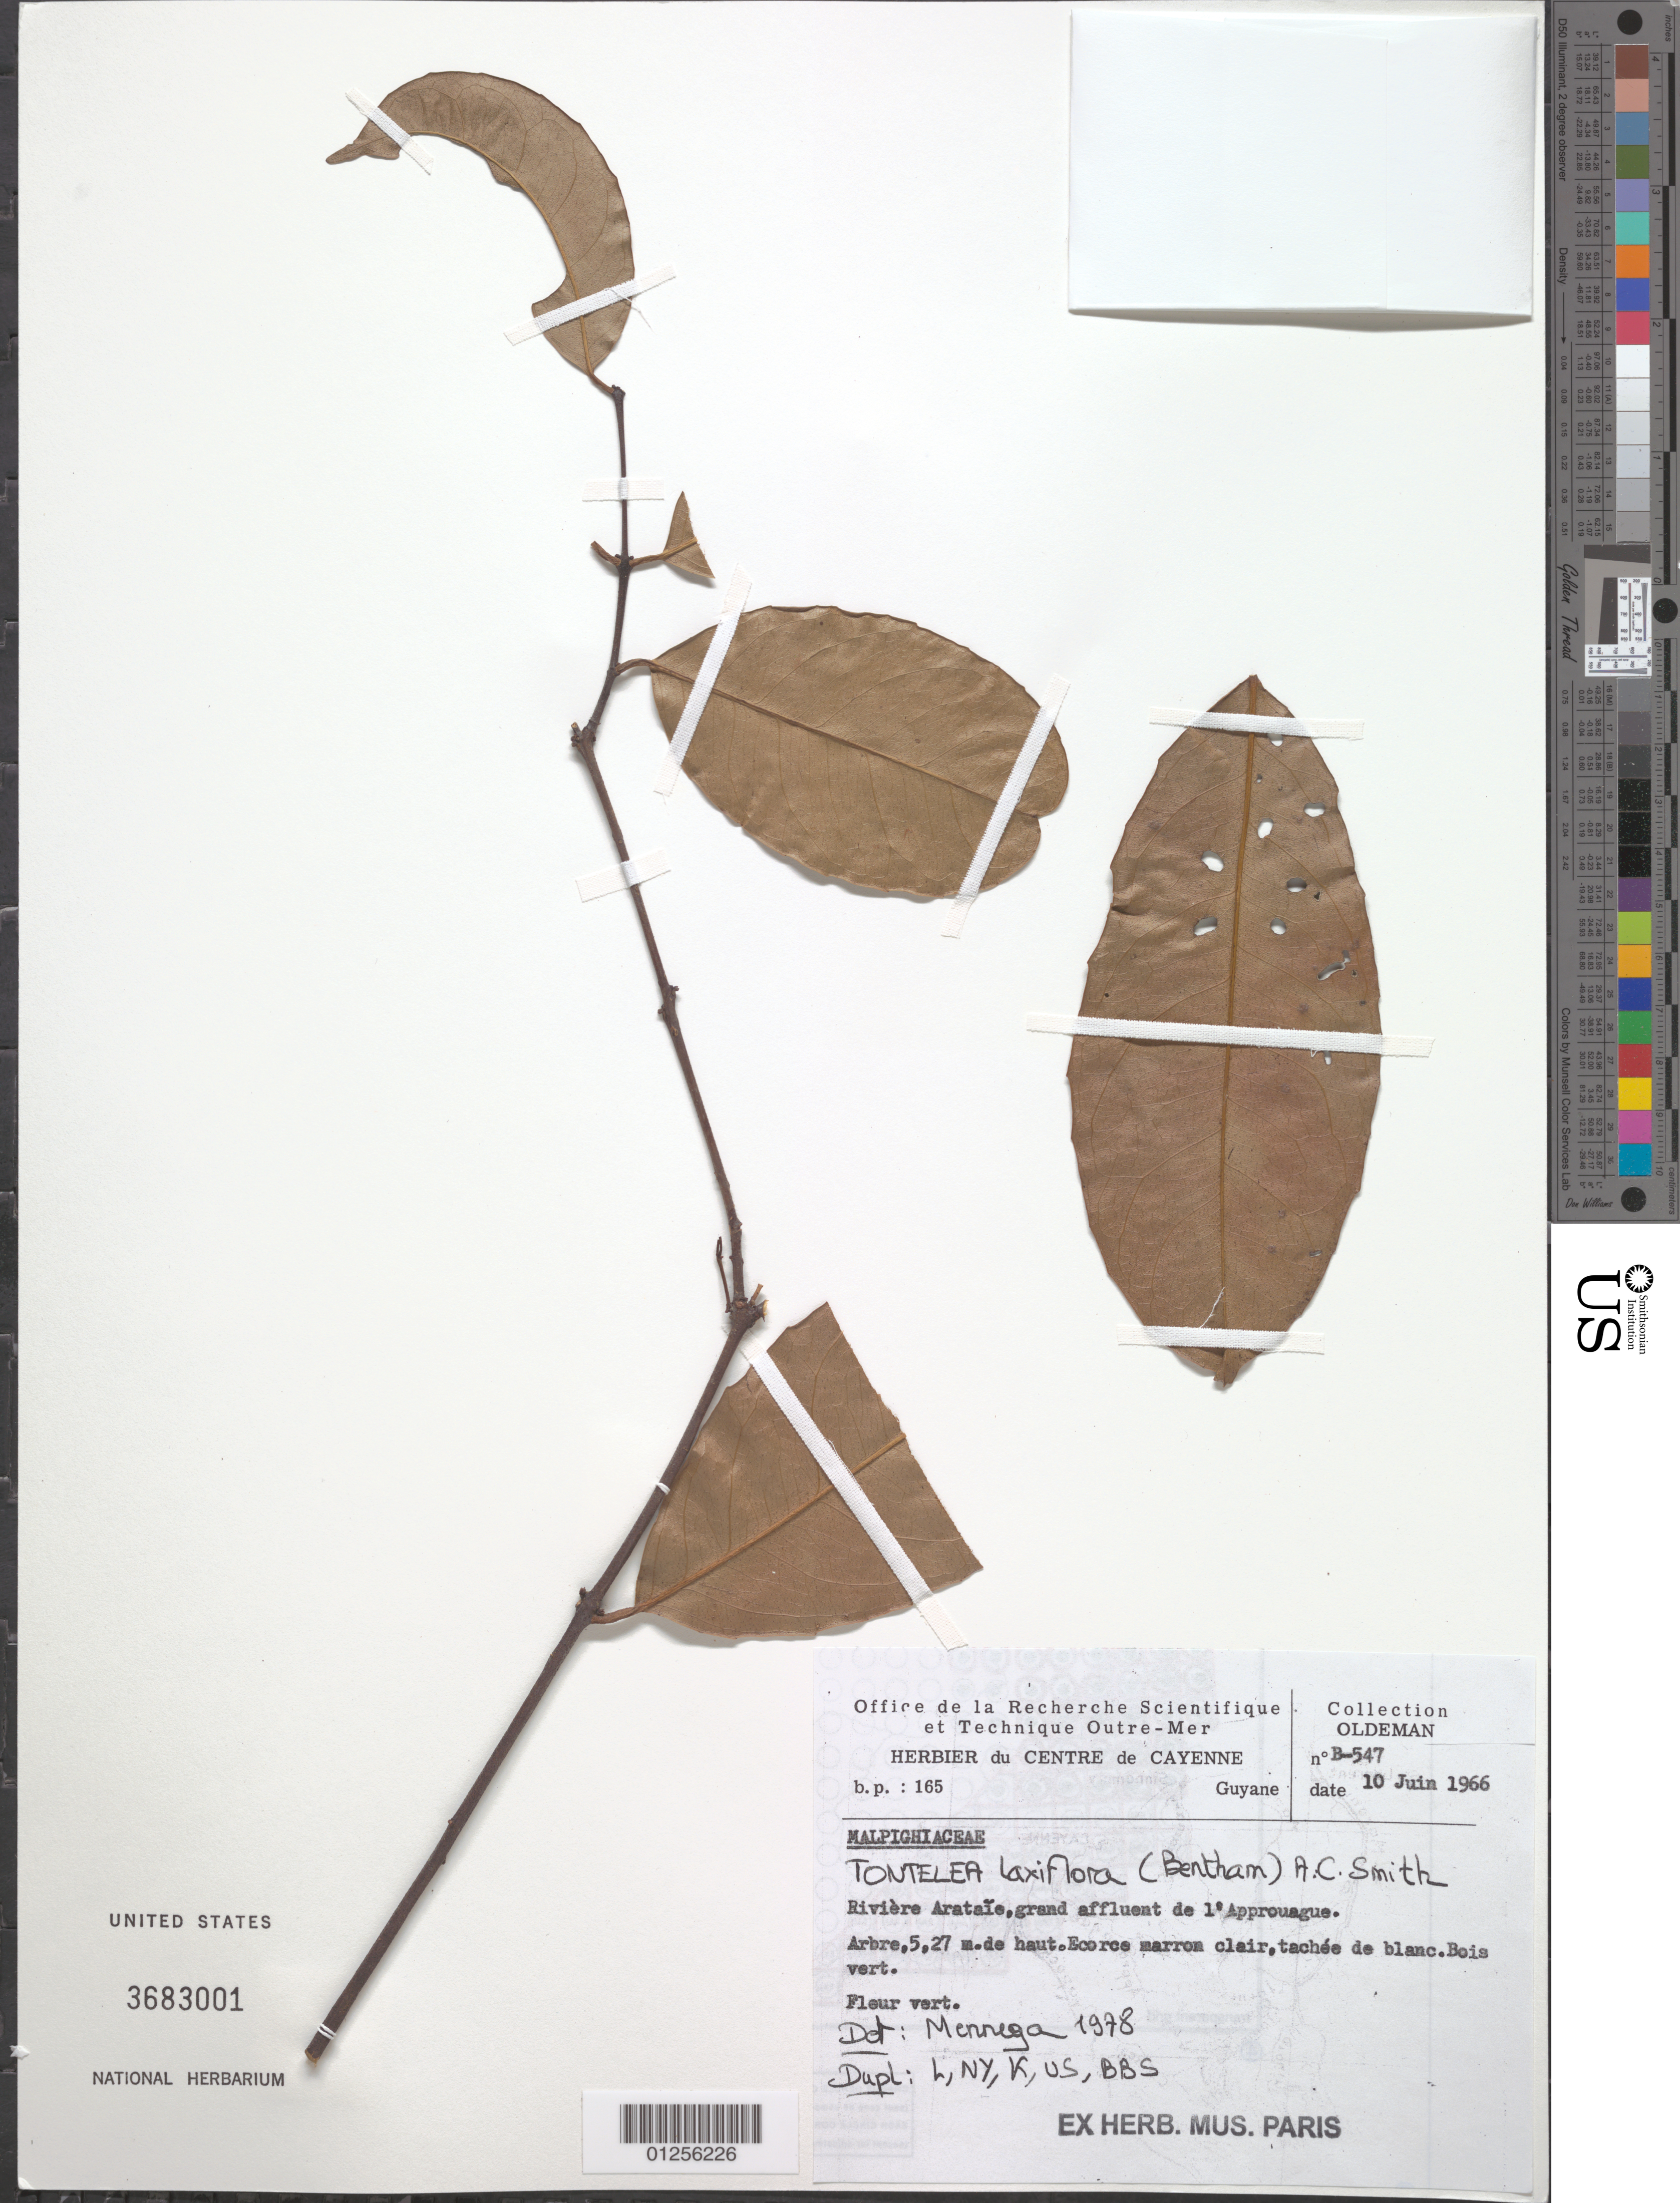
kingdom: Plantae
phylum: Tracheophyta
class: Magnoliopsida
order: Celastrales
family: Celastraceae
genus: Tontelea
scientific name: Tontelea laxiflora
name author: (Benth.) A.C. Sm.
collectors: R. Oldeman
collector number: B-547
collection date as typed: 10-Jun-66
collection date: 1966-06-10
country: French Guiana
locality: Rivière Arataïe, grand affluent de Approuague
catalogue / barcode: US 3683001